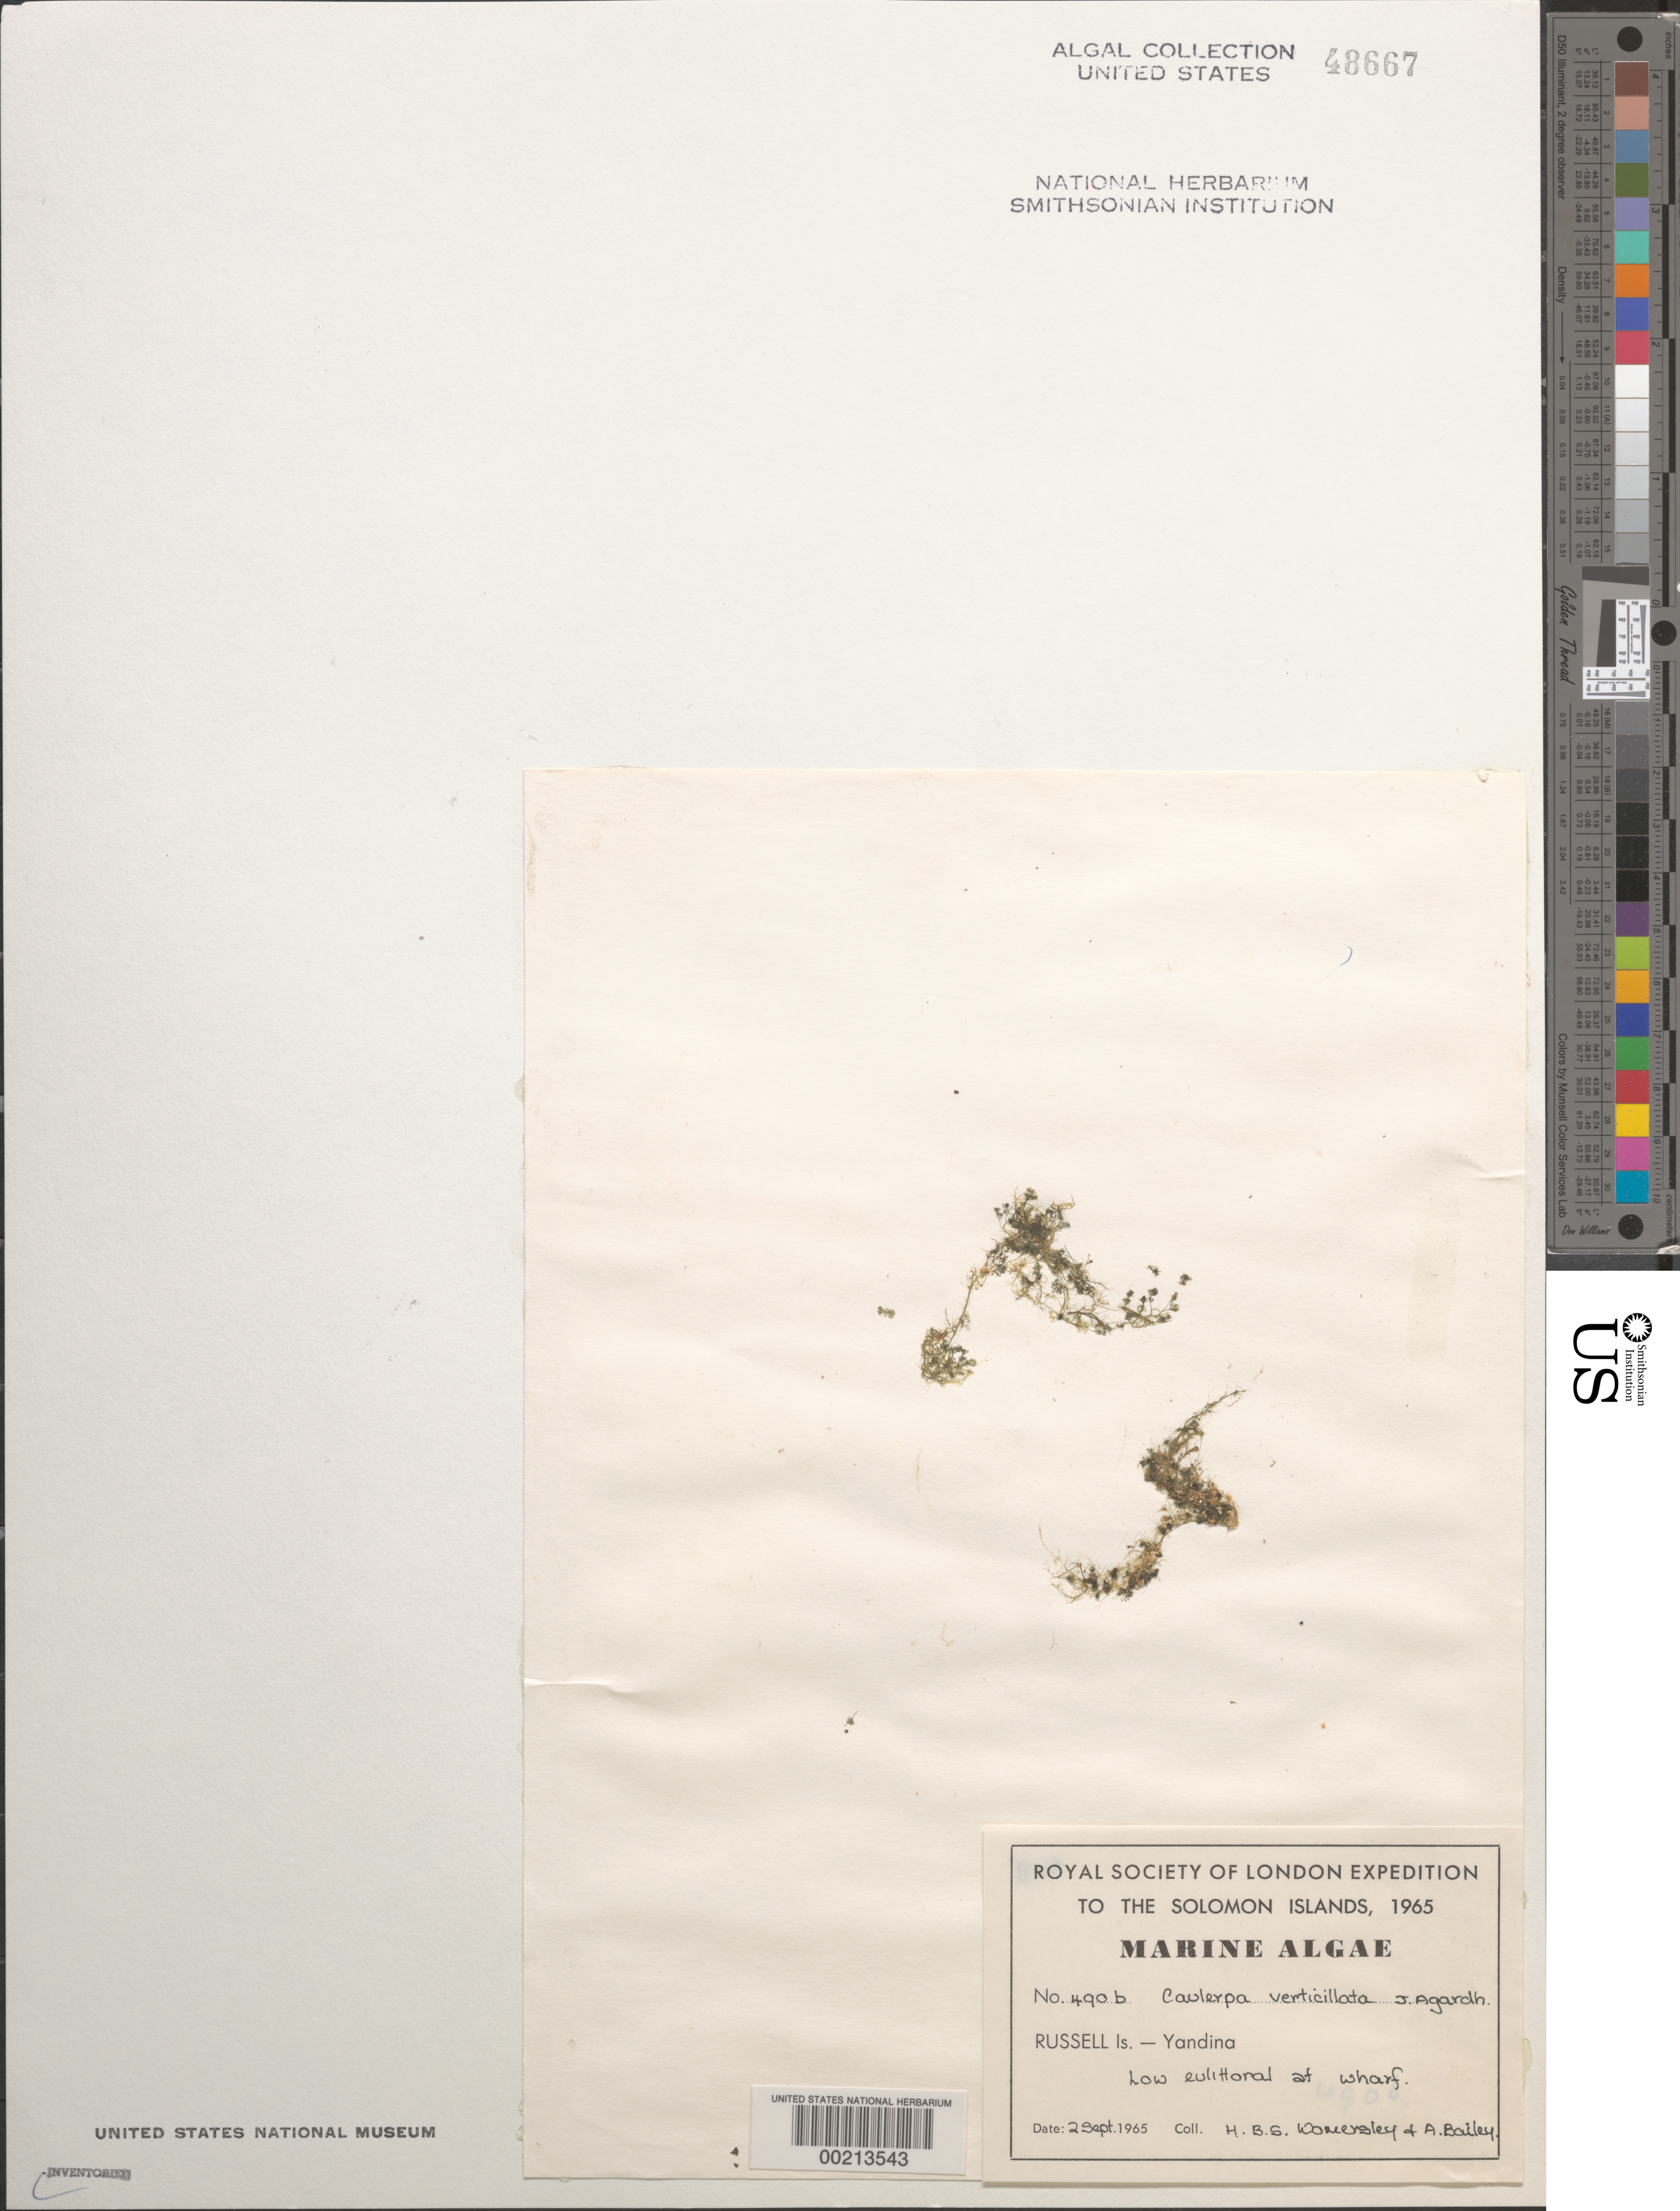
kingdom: Plantae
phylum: Chlorophyta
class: Ulvophyceae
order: Bryopsidales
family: Caulerpaceae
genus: Caulerpa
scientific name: Caulerpa verticillata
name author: J. Agardh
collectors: H. B. S. Womersley & A. Bailey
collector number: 490b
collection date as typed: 02 Sep 1965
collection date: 1965-09-02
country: Solomon Islands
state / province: Central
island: Mbanika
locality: Yandina (town)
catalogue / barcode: US 48667